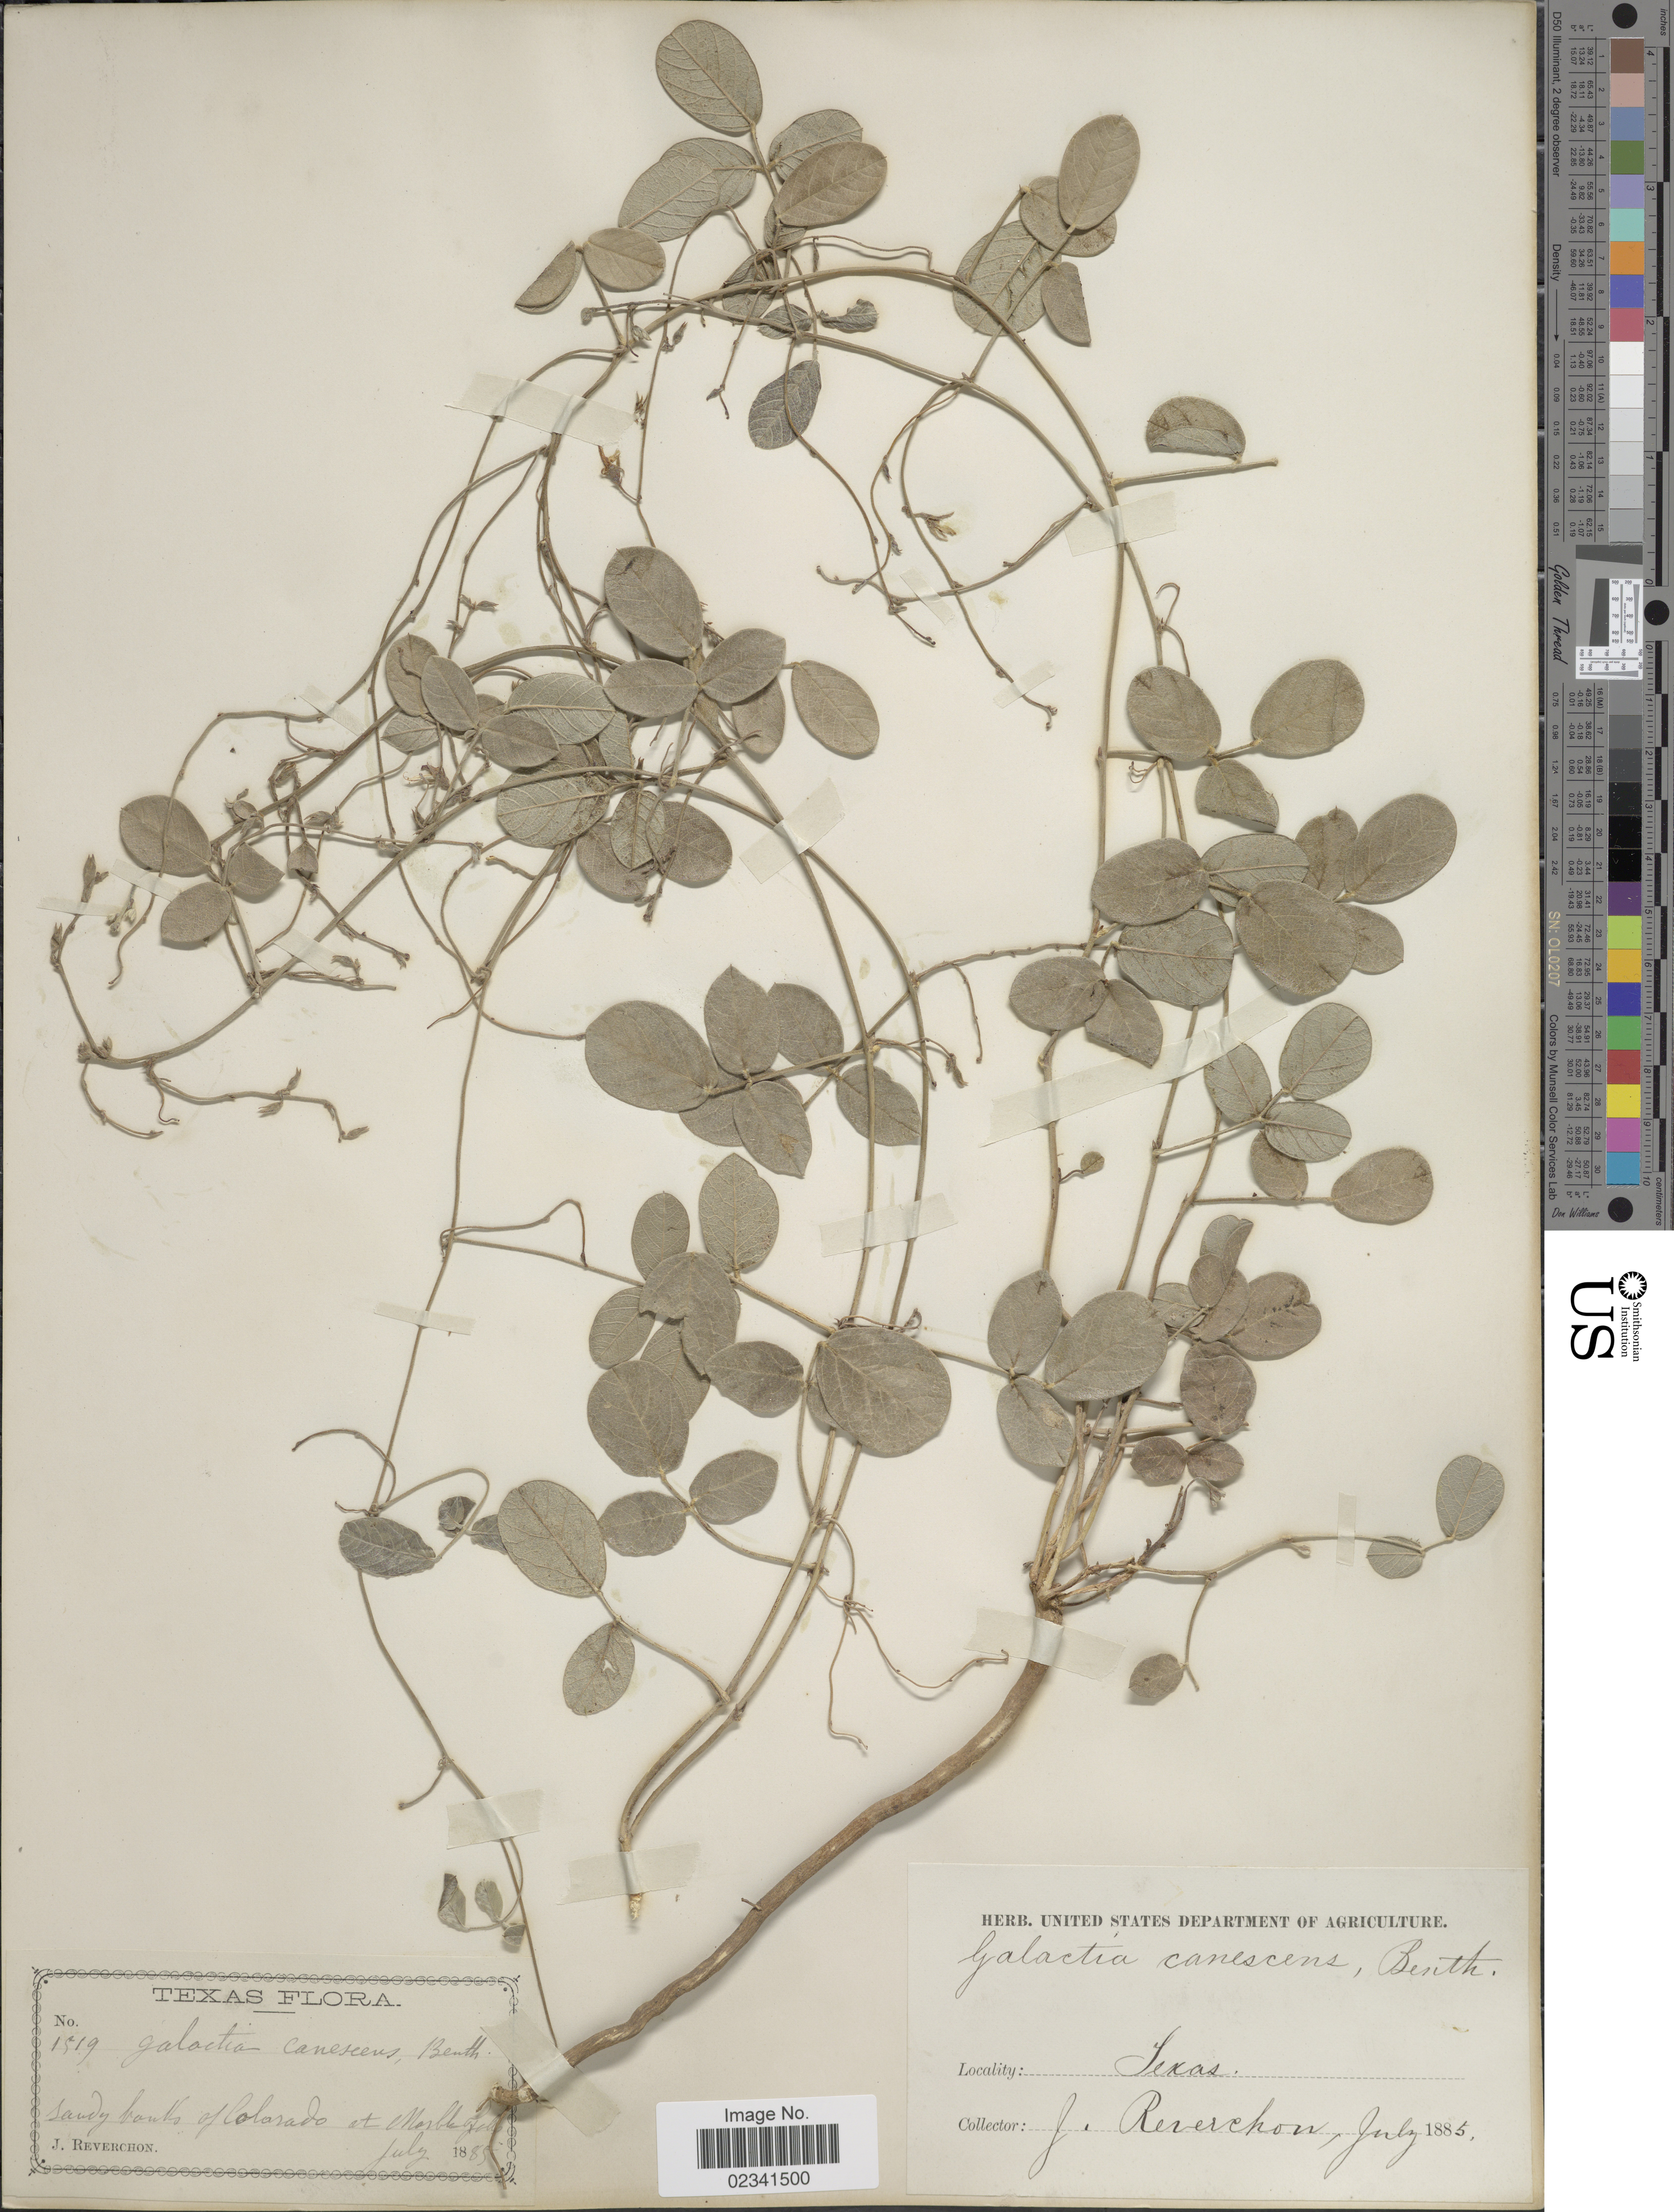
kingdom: Plantae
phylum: Tracheophyta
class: Magnoliopsida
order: Fabales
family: Fabaceae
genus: Galactia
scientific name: Galactia canescens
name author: Benth.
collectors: J. Reverchon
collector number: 1519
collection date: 1885-07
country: United States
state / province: Texas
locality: Sandy banks of Colorado at Marble Falls